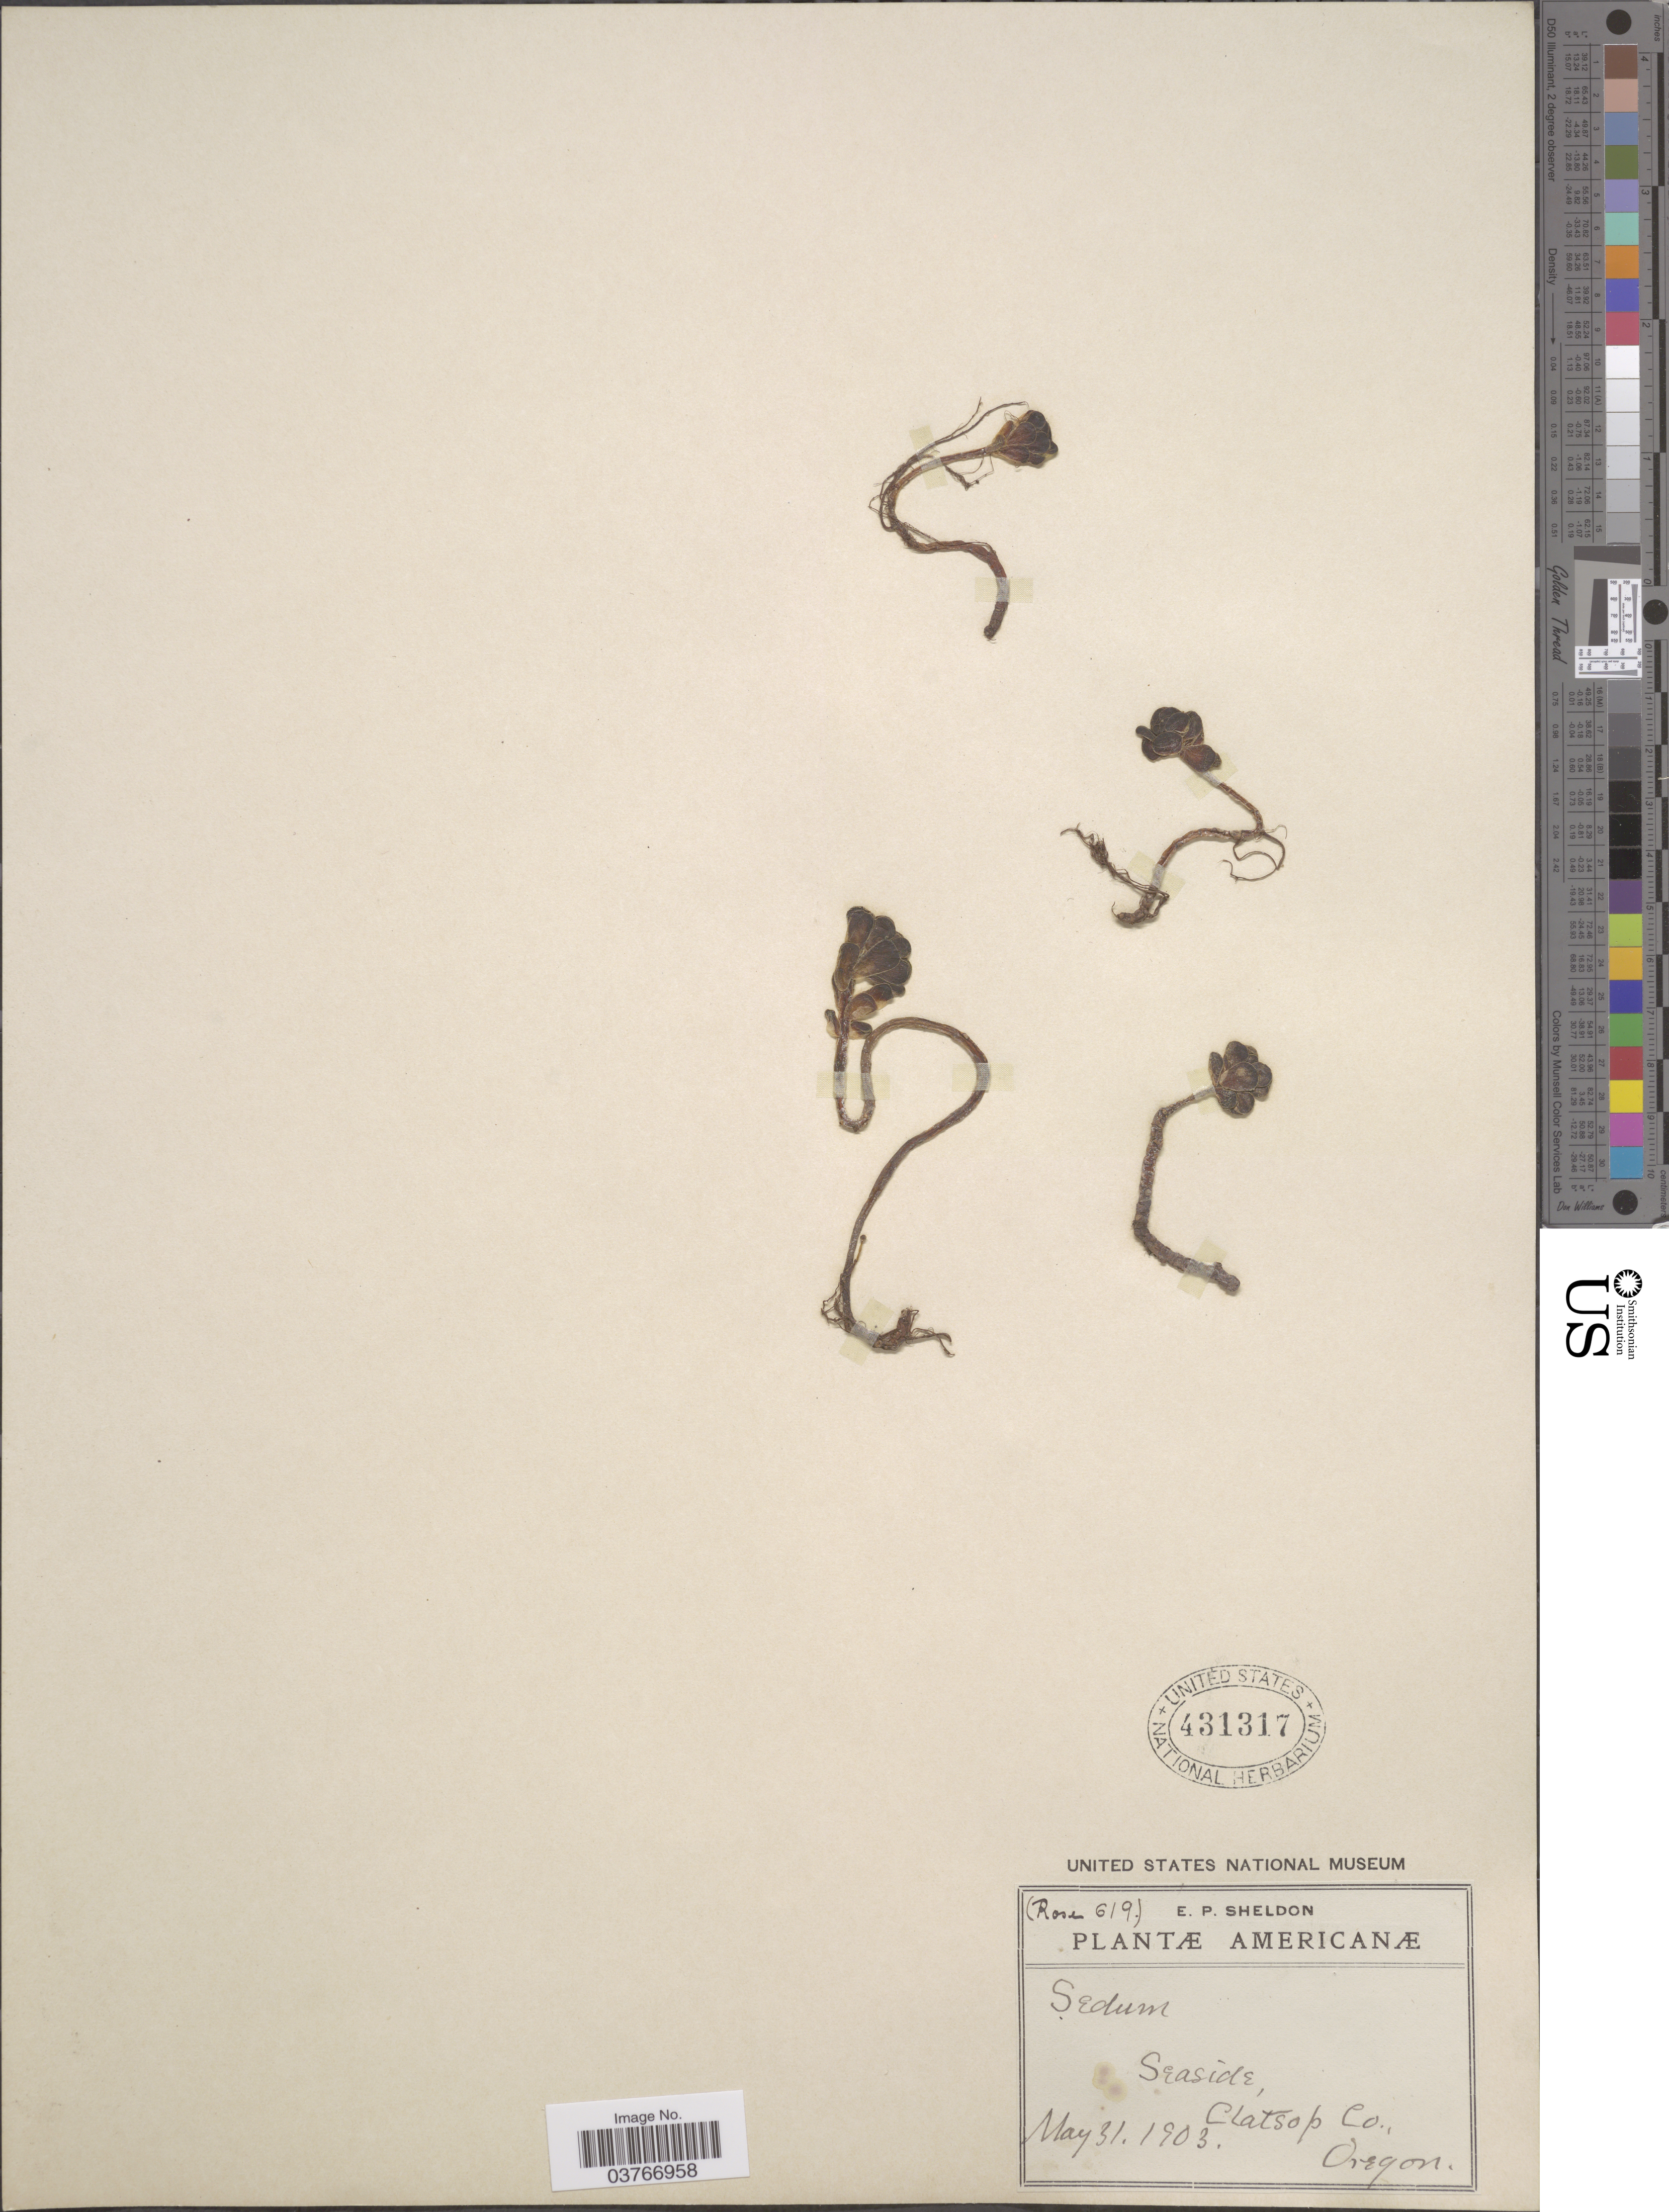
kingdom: Plantae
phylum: Tracheophyta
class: Magnoliopsida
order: Saxifragales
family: Crassulaceae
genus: Sedum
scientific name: Sedum sp.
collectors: E. P. Sheldon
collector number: Rose619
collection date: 1903-05-31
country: United States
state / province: Oregon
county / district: Clatsop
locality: Americanæ. Seaside, Clatsop Co.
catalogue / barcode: US 431317